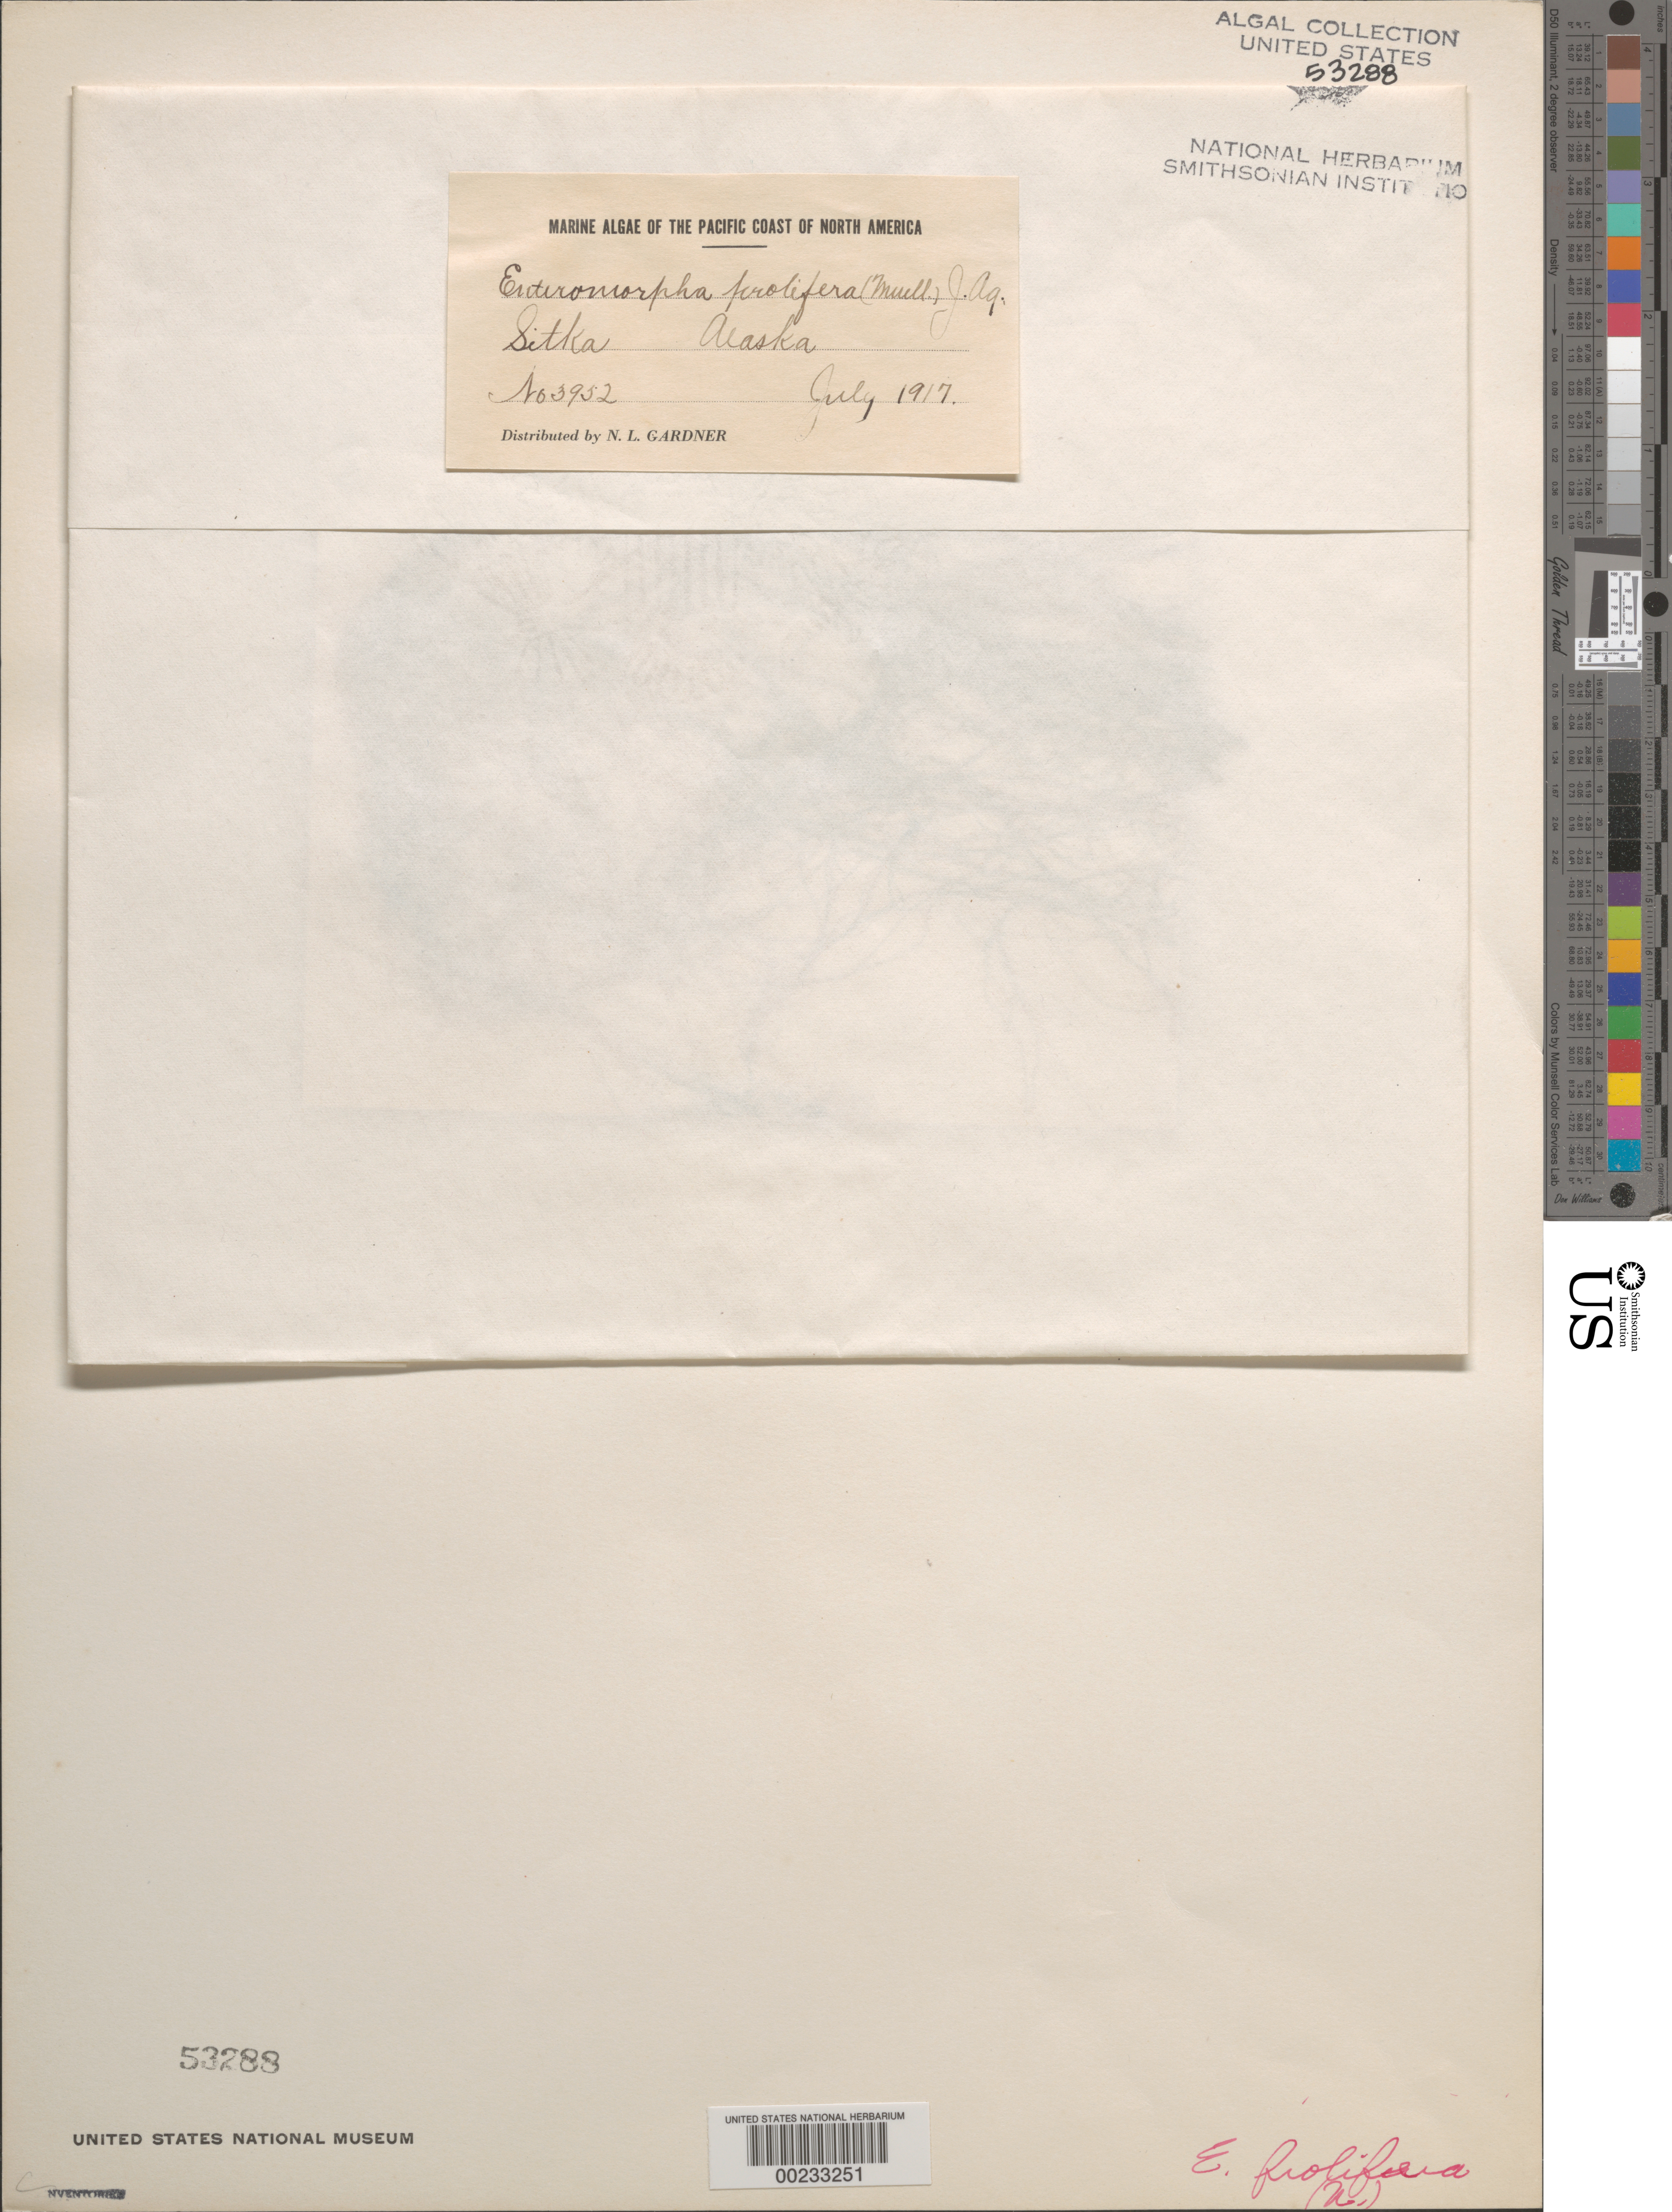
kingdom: Plantae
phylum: Chlorophyta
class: Ulvophyceae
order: Ulvales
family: Ulvaceae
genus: Ulva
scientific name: Ulva prolifera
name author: O.F. Müller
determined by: Algae name updating Project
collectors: N. Gardner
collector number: NLG 3952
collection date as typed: Jul 1917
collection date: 1917-07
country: United States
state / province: Alaska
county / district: Sitka Division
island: Baranof Island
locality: Sitka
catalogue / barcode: US 53288